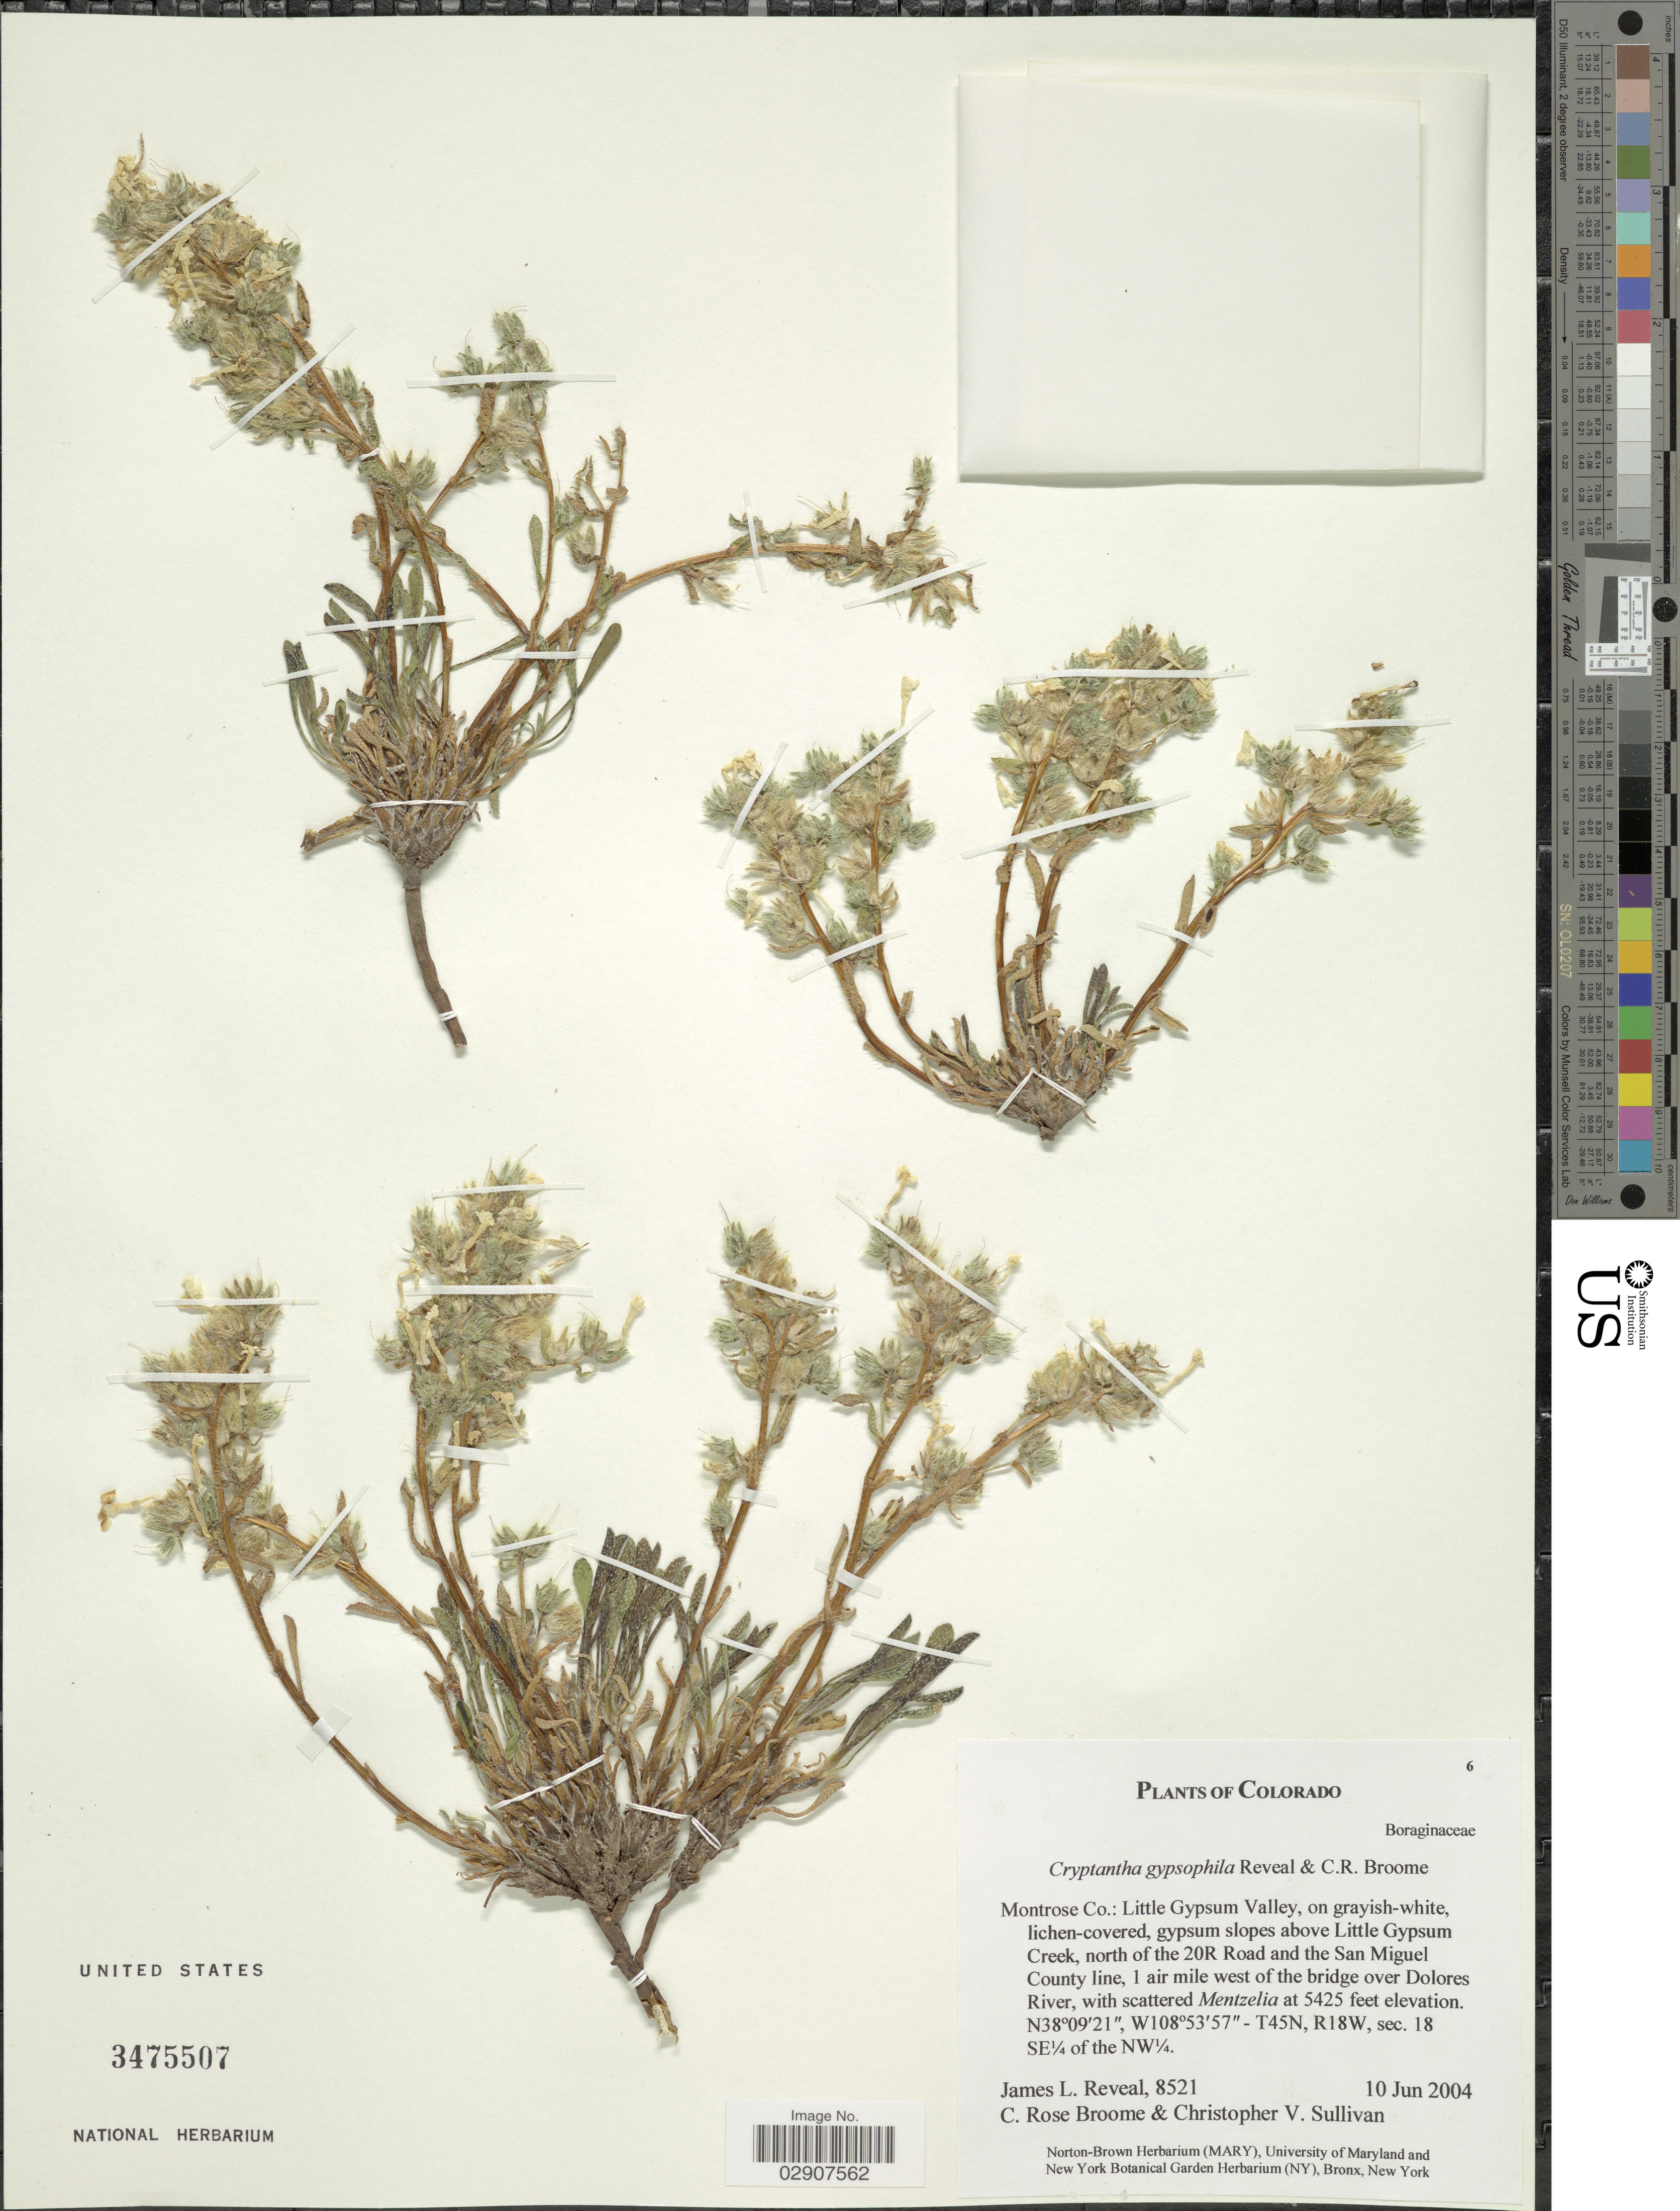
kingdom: Plantae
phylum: Tracheophyta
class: Magnoliopsida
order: Boraginales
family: Boraginaceae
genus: Cryptantha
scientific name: Cryptantha gypsophila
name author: Reveal & C.R. Broome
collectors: J. L. Reveal, C. Broome & C. Sullivan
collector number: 8521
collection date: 2004-06-10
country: United States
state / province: Colorado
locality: Montrose Co.: Little Gypsum Valley, on gravish-white, lichen-covered, gypsum slopes above Little Gypsum Creek, north of the 20R Road and the San Miguel County line, 1 air mile west of the bridge over Dolores River. T45N, R18W, sec.18 SE¼ of the NW ¼.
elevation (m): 1654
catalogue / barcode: US 3475507